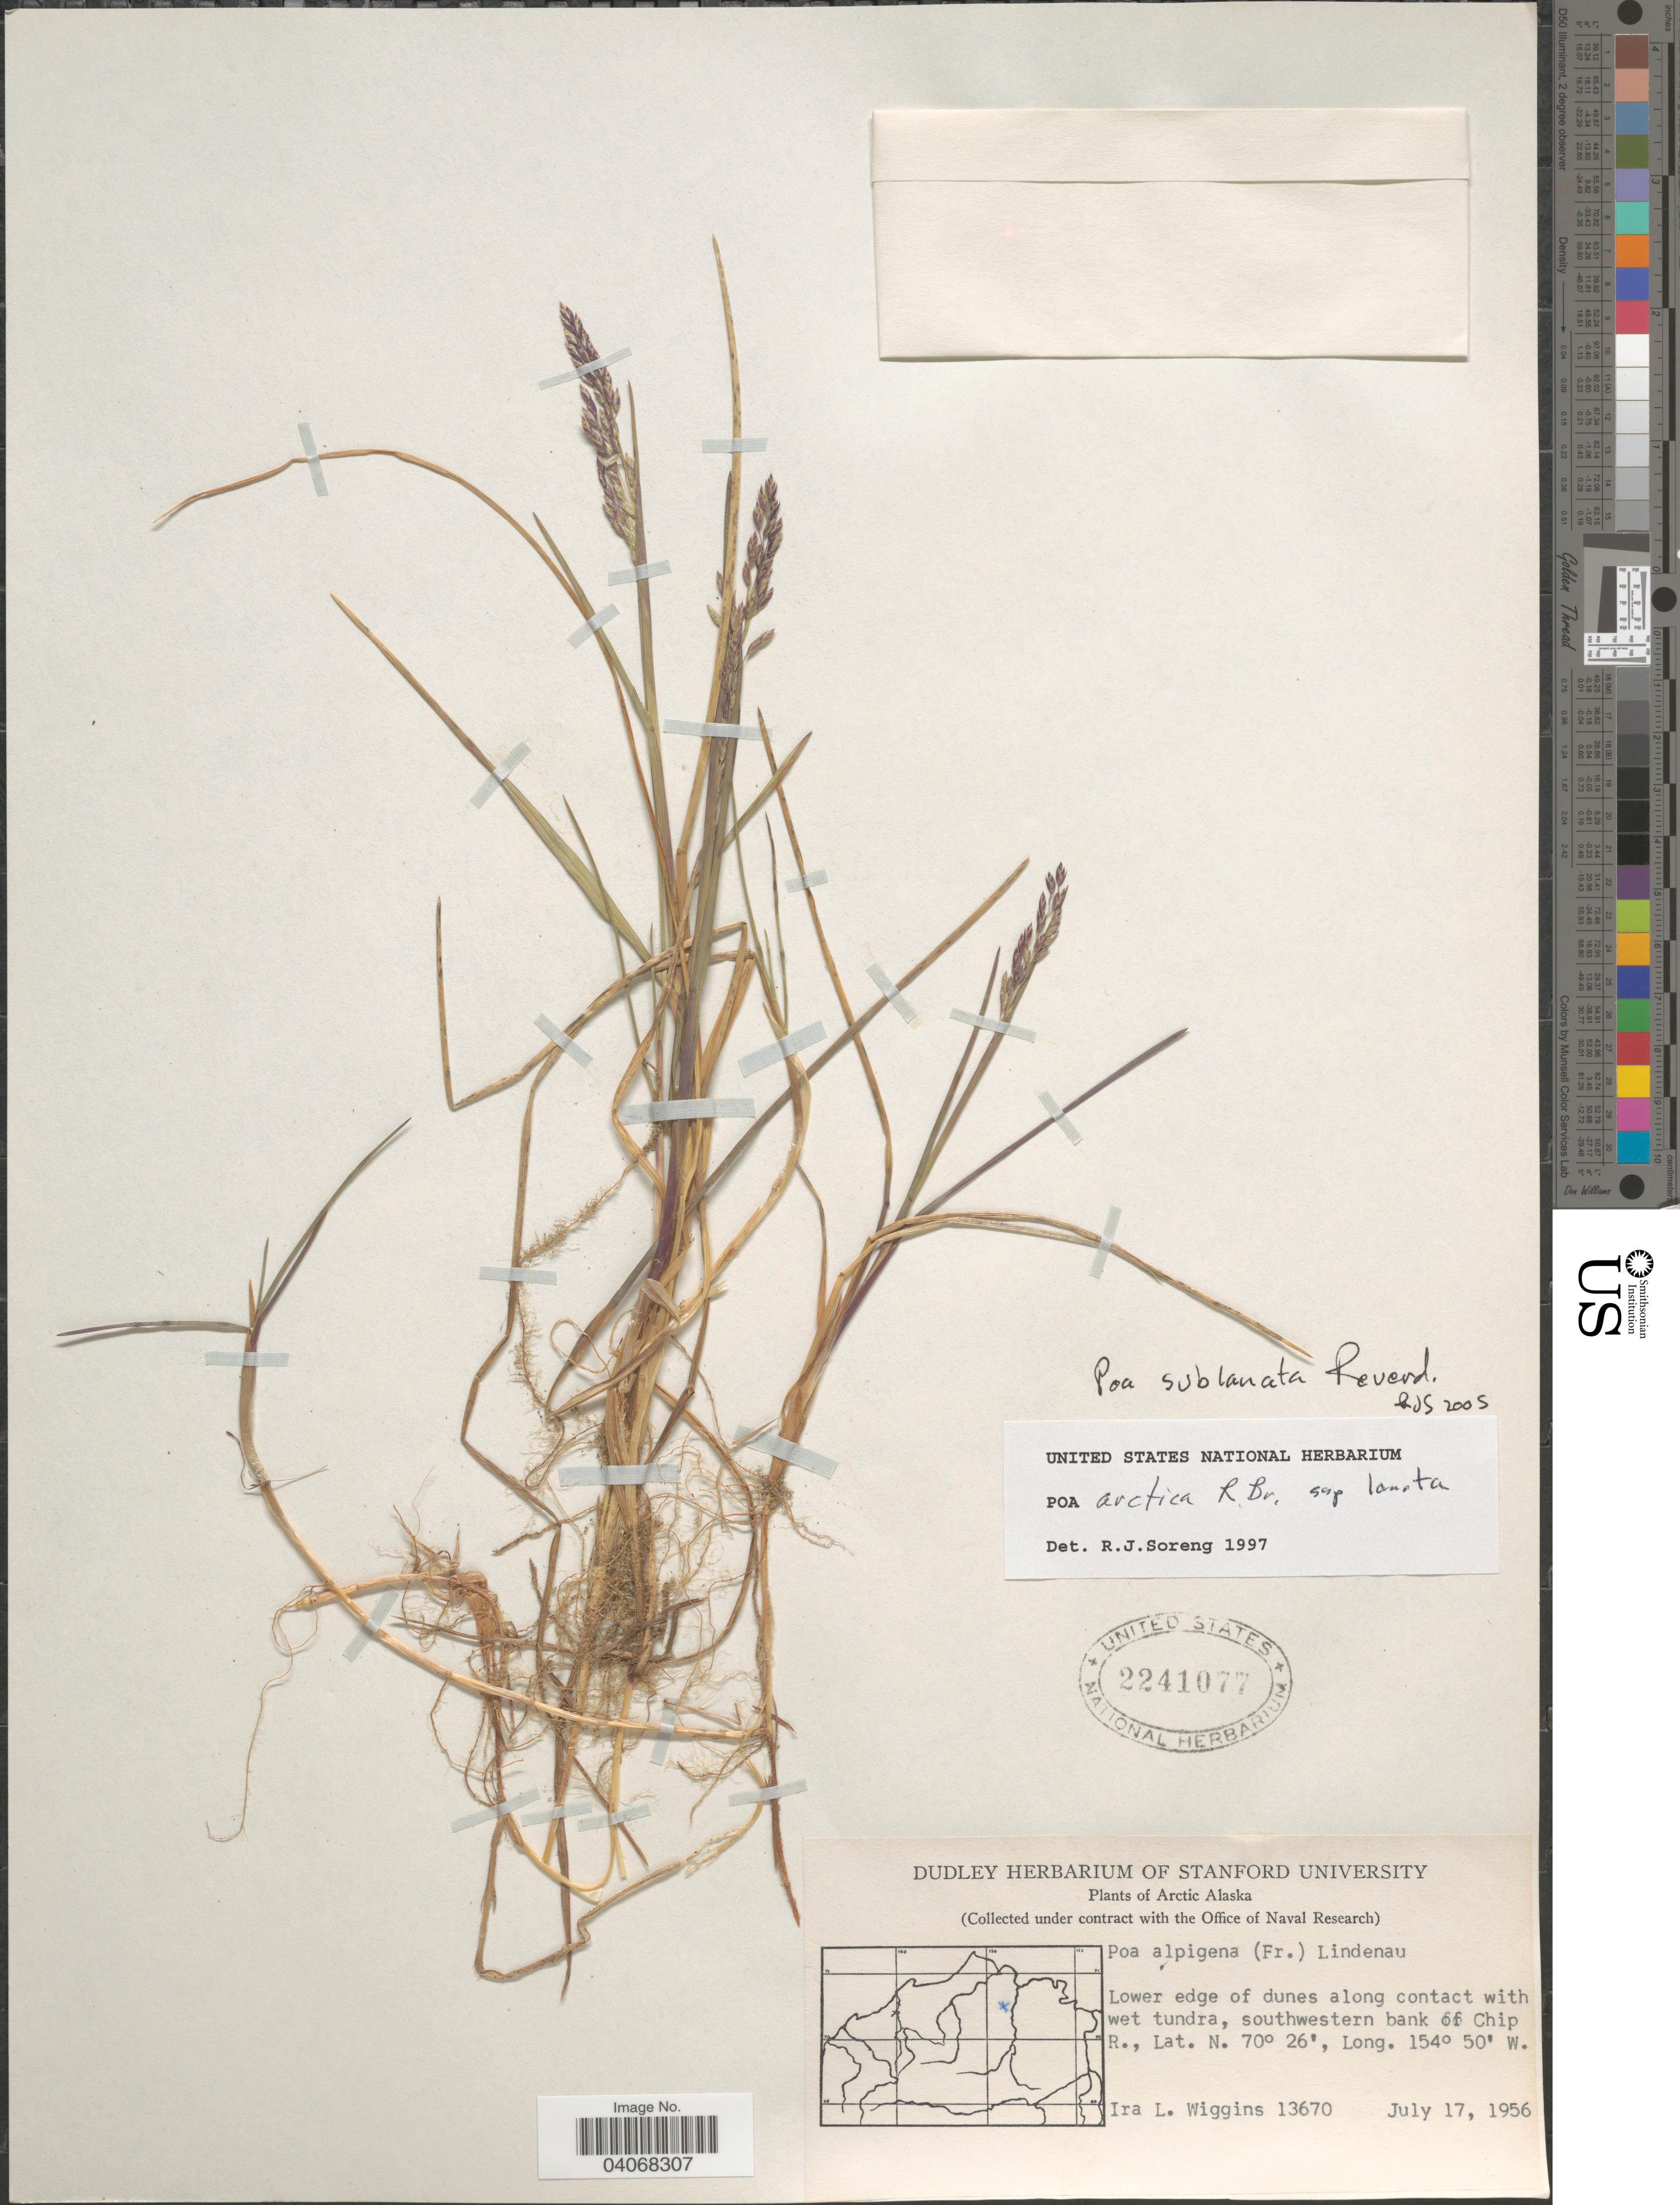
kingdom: Plantae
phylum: Tracheophyta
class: Liliopsida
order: Poales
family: Poaceae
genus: Poa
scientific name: Poa sublanata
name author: Reverd.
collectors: I. L. Wiggins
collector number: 13670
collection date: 1956-07-17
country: United States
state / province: Alaska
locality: Arctic Alaska. Lower edge of dunes along contact with wet tundra, southwestern bank of Chip R.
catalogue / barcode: US 2241077